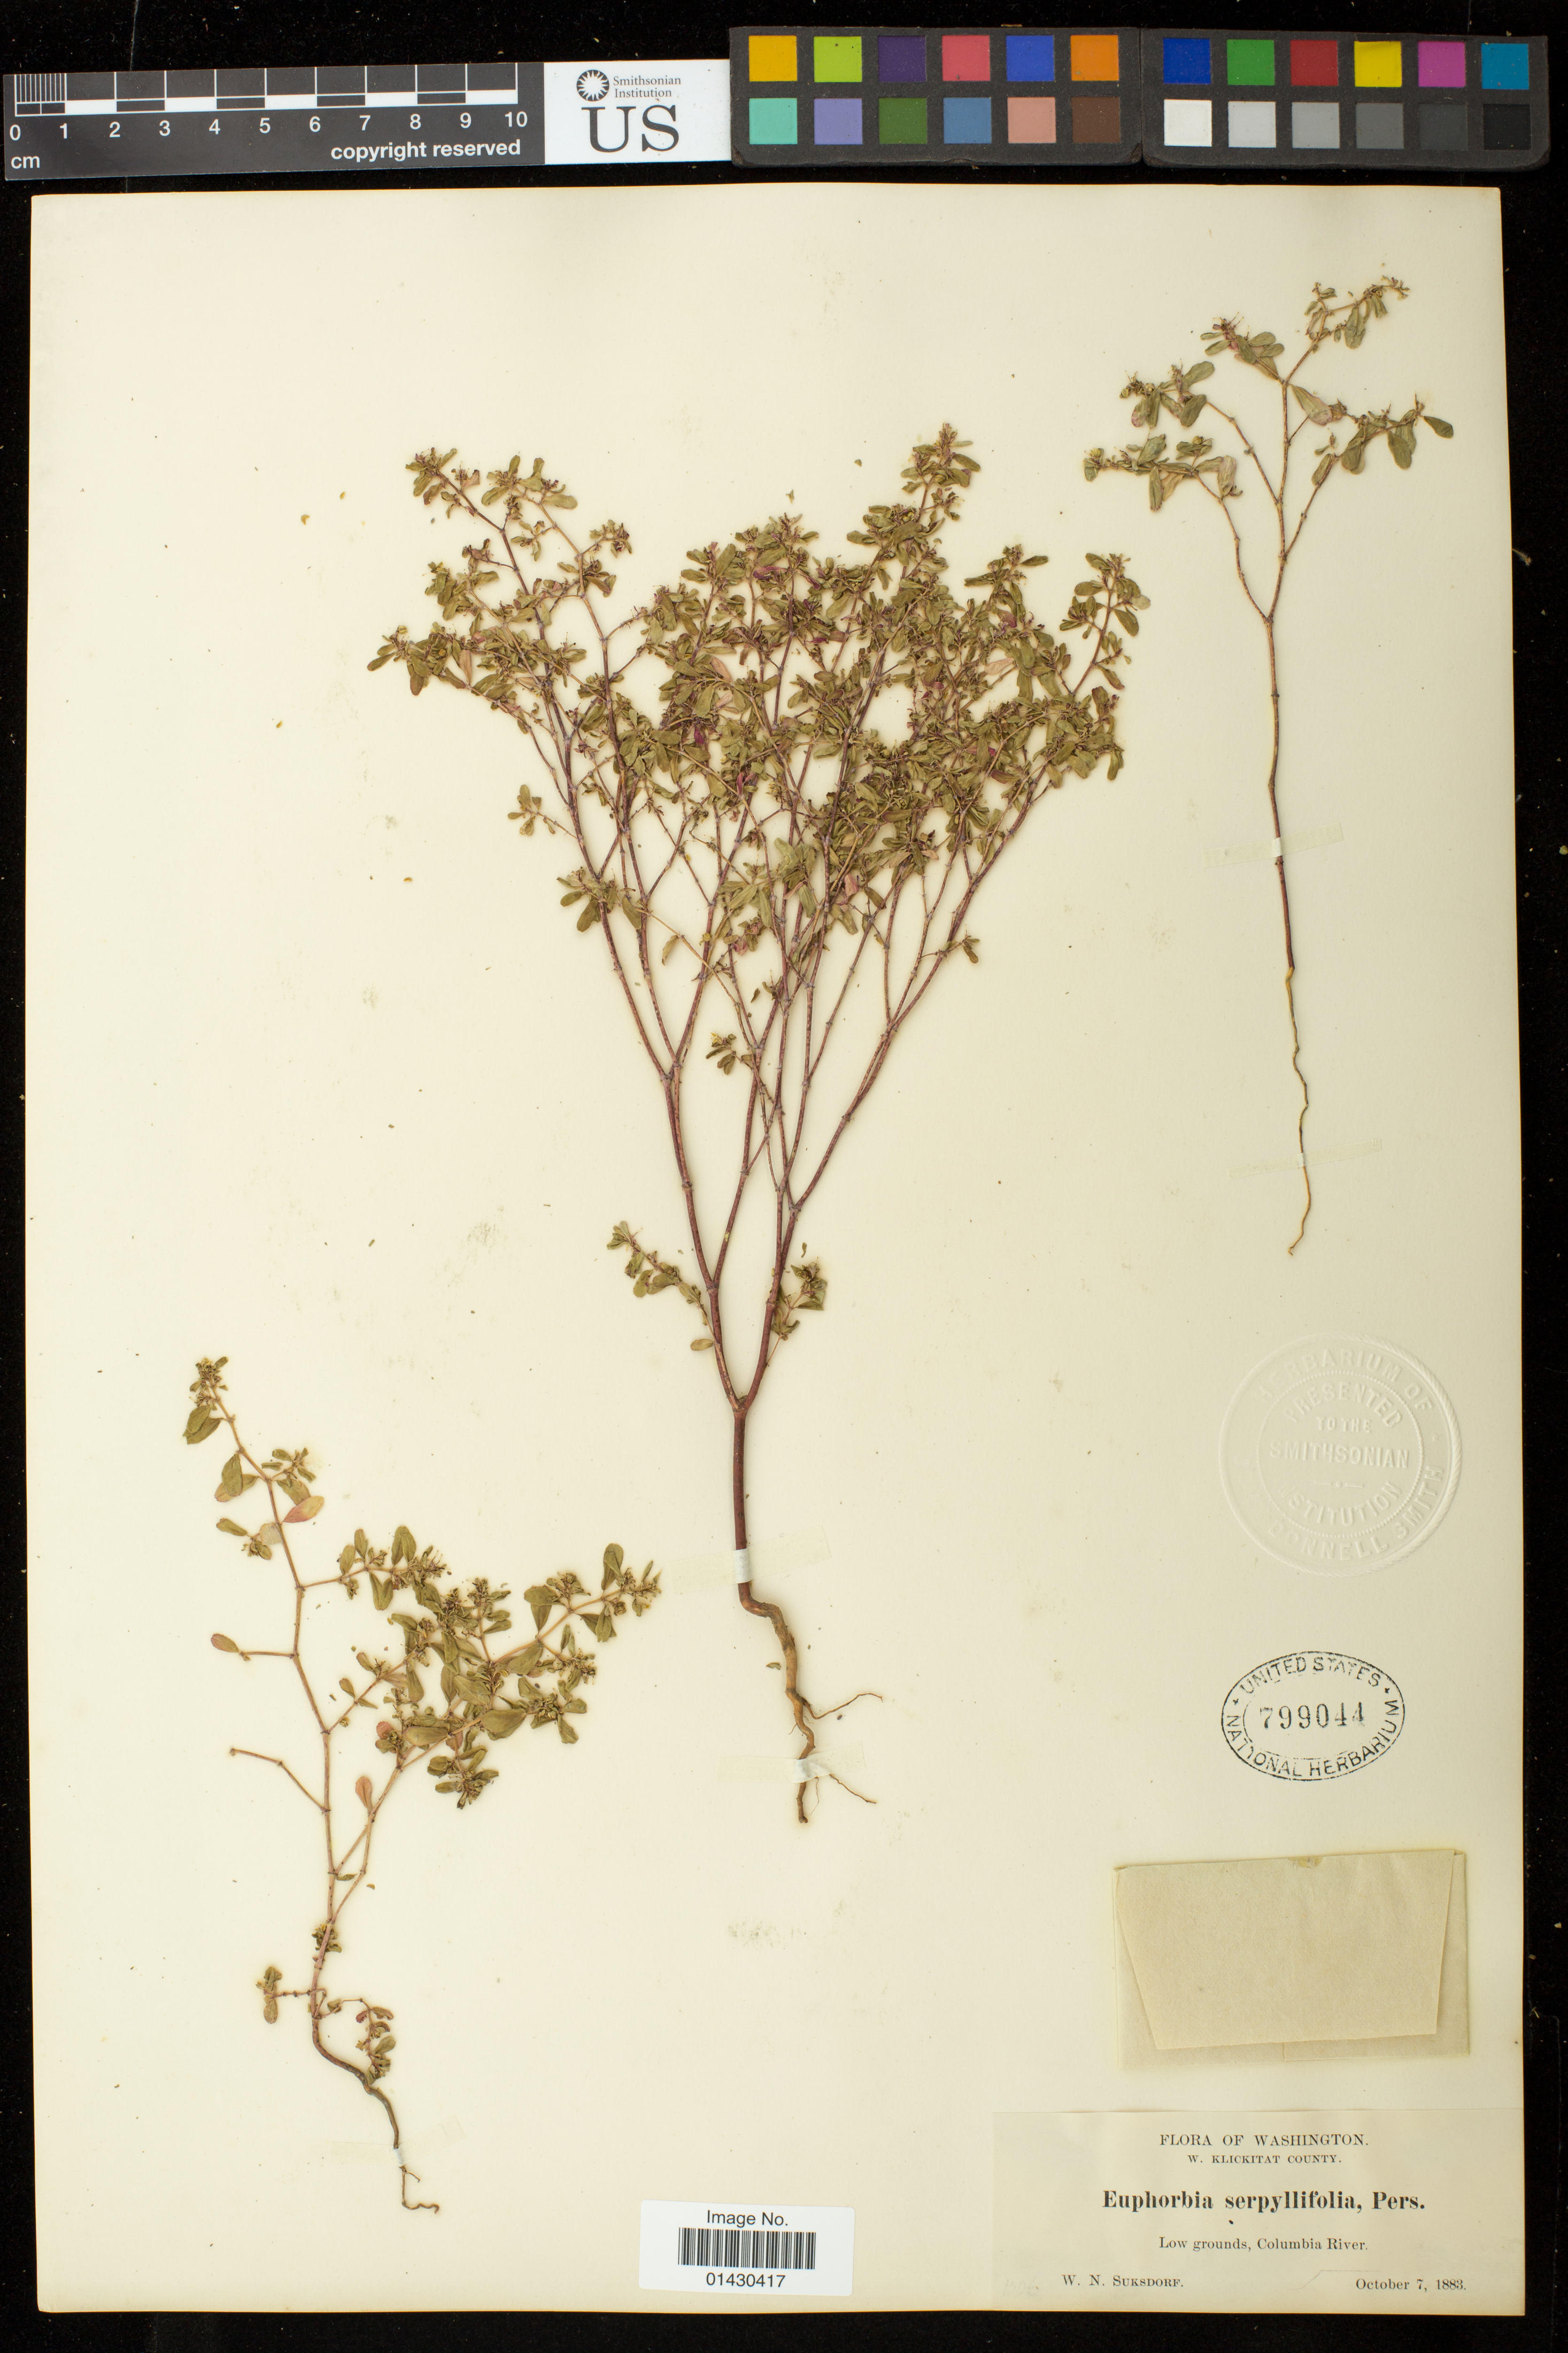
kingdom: Plantae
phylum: Tracheophyta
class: Magnoliopsida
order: Malpighiales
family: Euphorbiaceae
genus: Euphorbia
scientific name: Euphorbia serpillifolia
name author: Pers.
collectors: W. N. Suksdorf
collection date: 1883-10-07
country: United States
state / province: Washington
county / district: Klickitat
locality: Low grounds, Columbia River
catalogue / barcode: US 799044